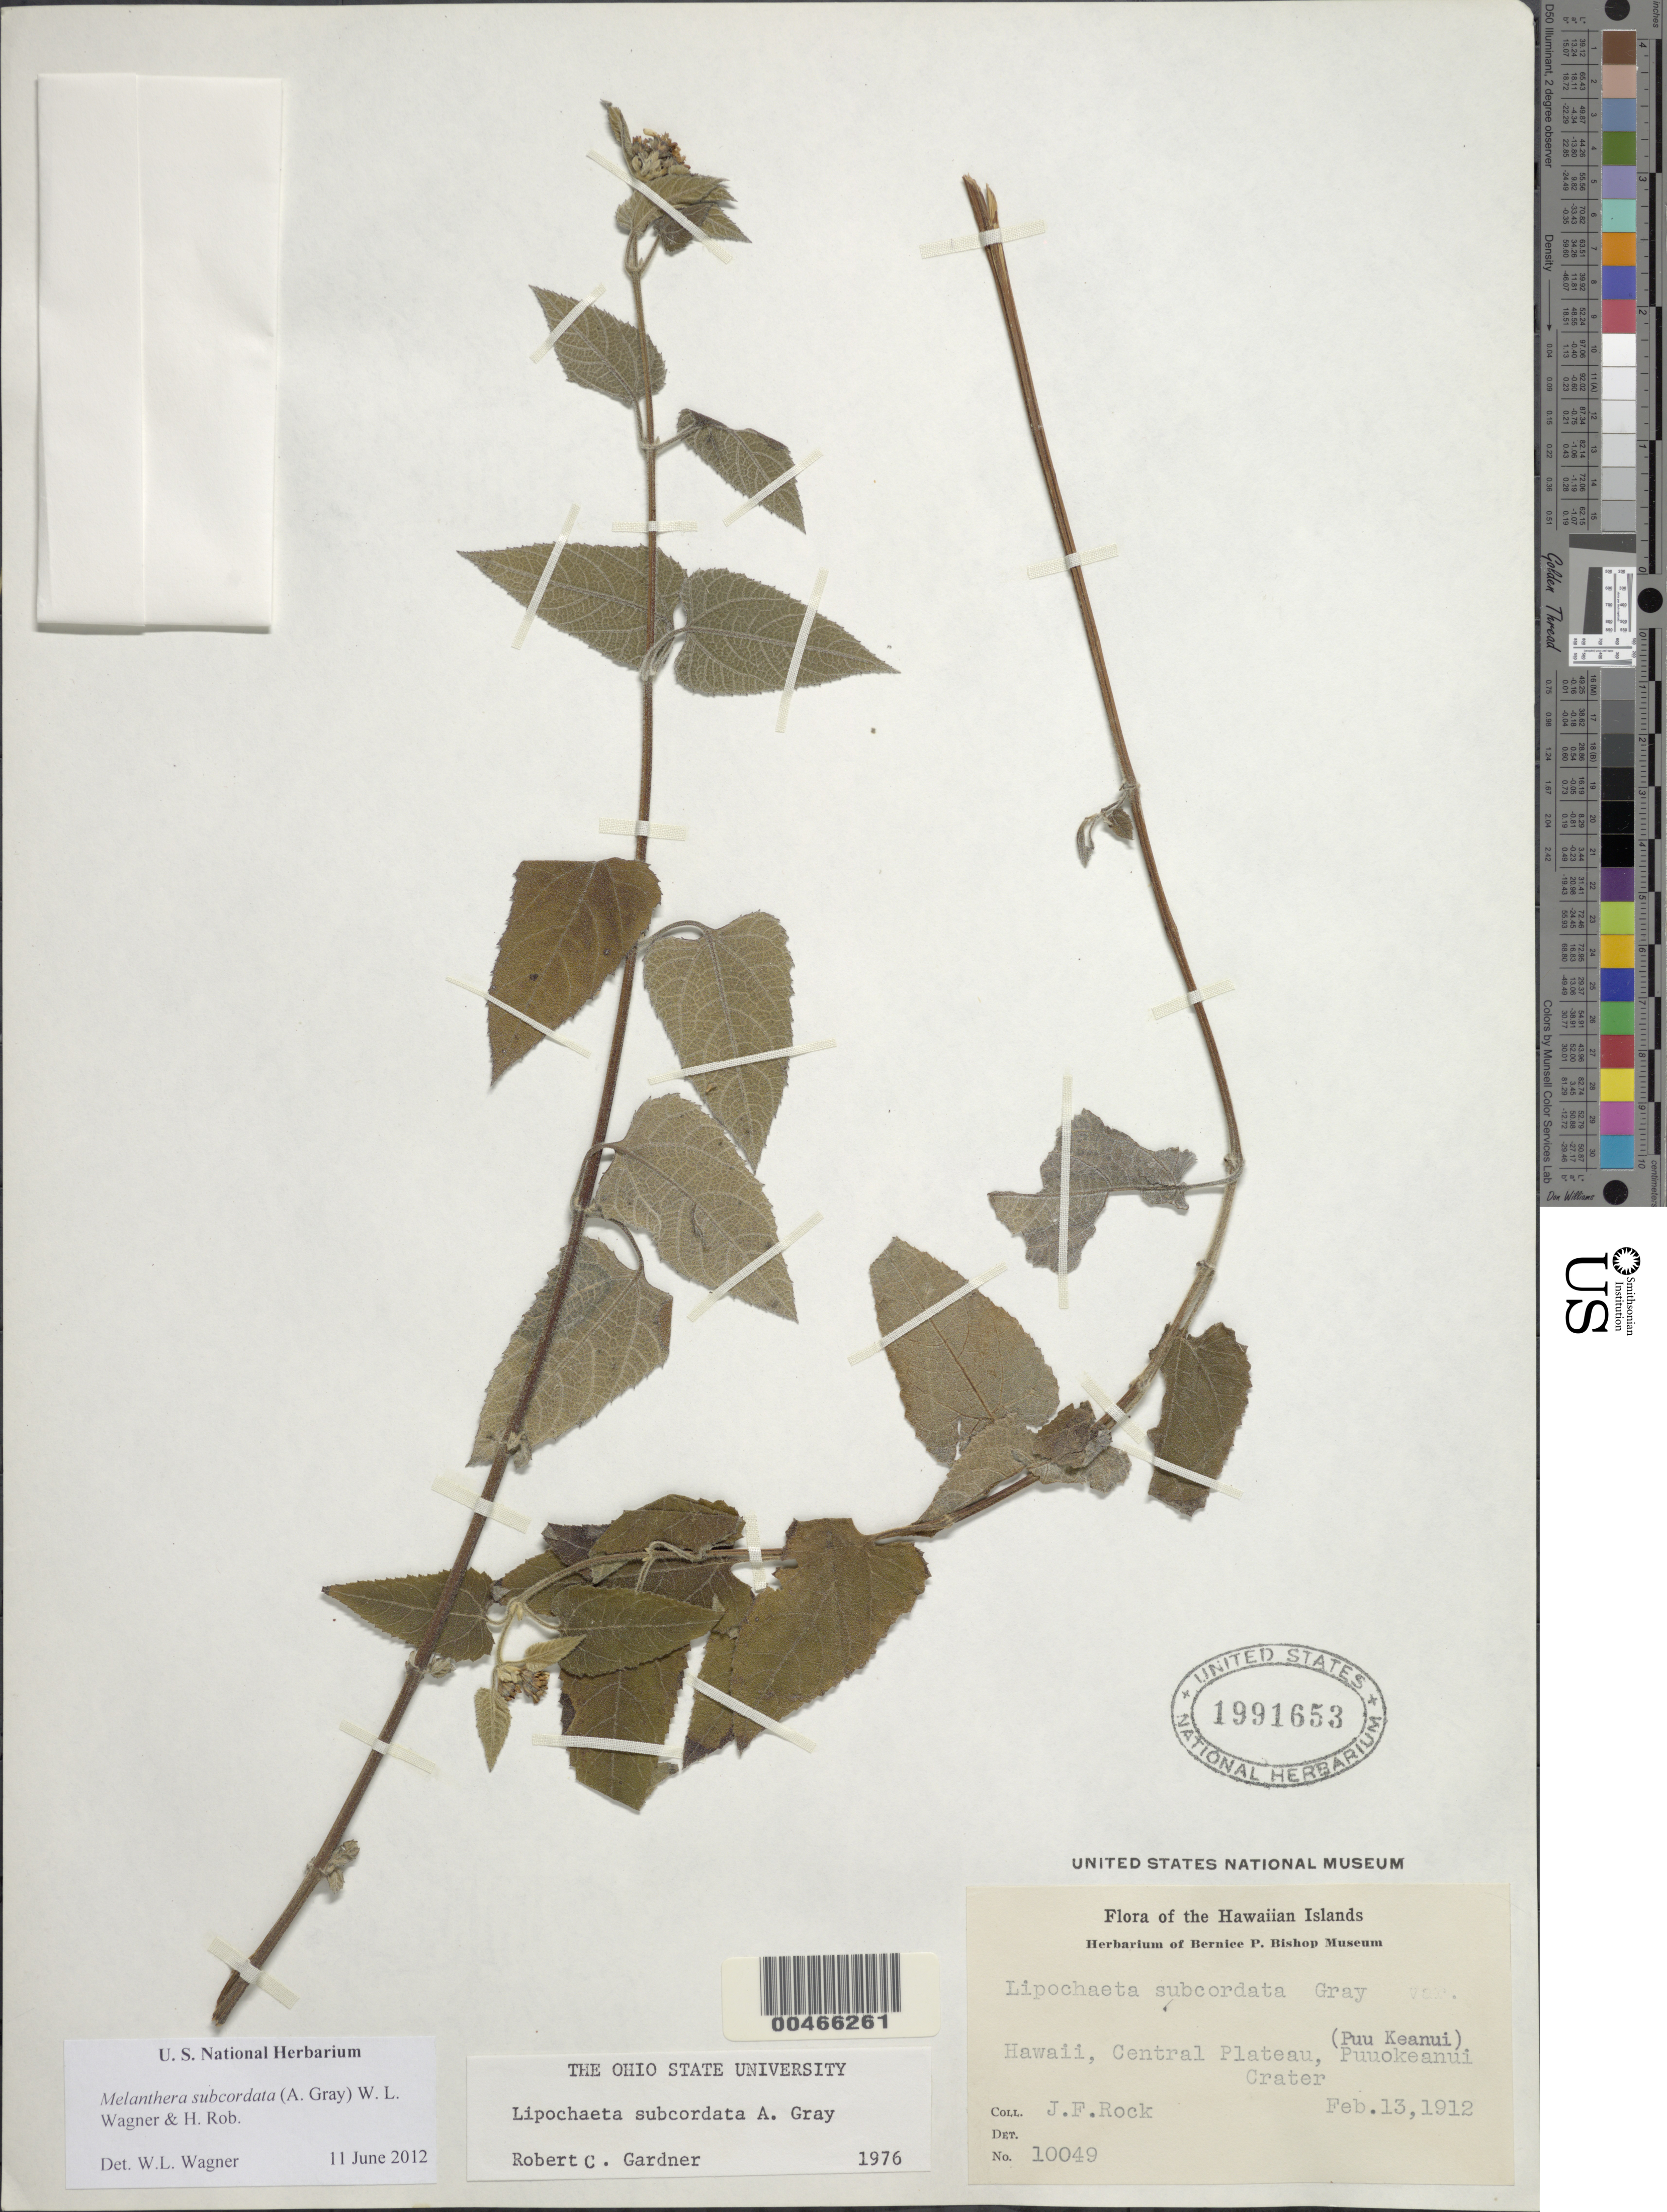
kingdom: Plantae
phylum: Tracheophyta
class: Magnoliopsida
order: Asterales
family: Asteraceae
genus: Wollastonia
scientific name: Wollastonia subcordata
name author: (A. Gray) Orchard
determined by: Wagner, W. L., (BOT), Smithsonian Institution - National Museum of Natural History (UNITED STATES)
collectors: J. F. Rock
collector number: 10049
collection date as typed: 13 Feb 1912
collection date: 1912-02-13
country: United States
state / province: Hawaii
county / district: Hawaii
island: Hawaii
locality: Central Plateau, Puuokeanui Crater (Puu Keanui)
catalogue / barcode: US 1991653